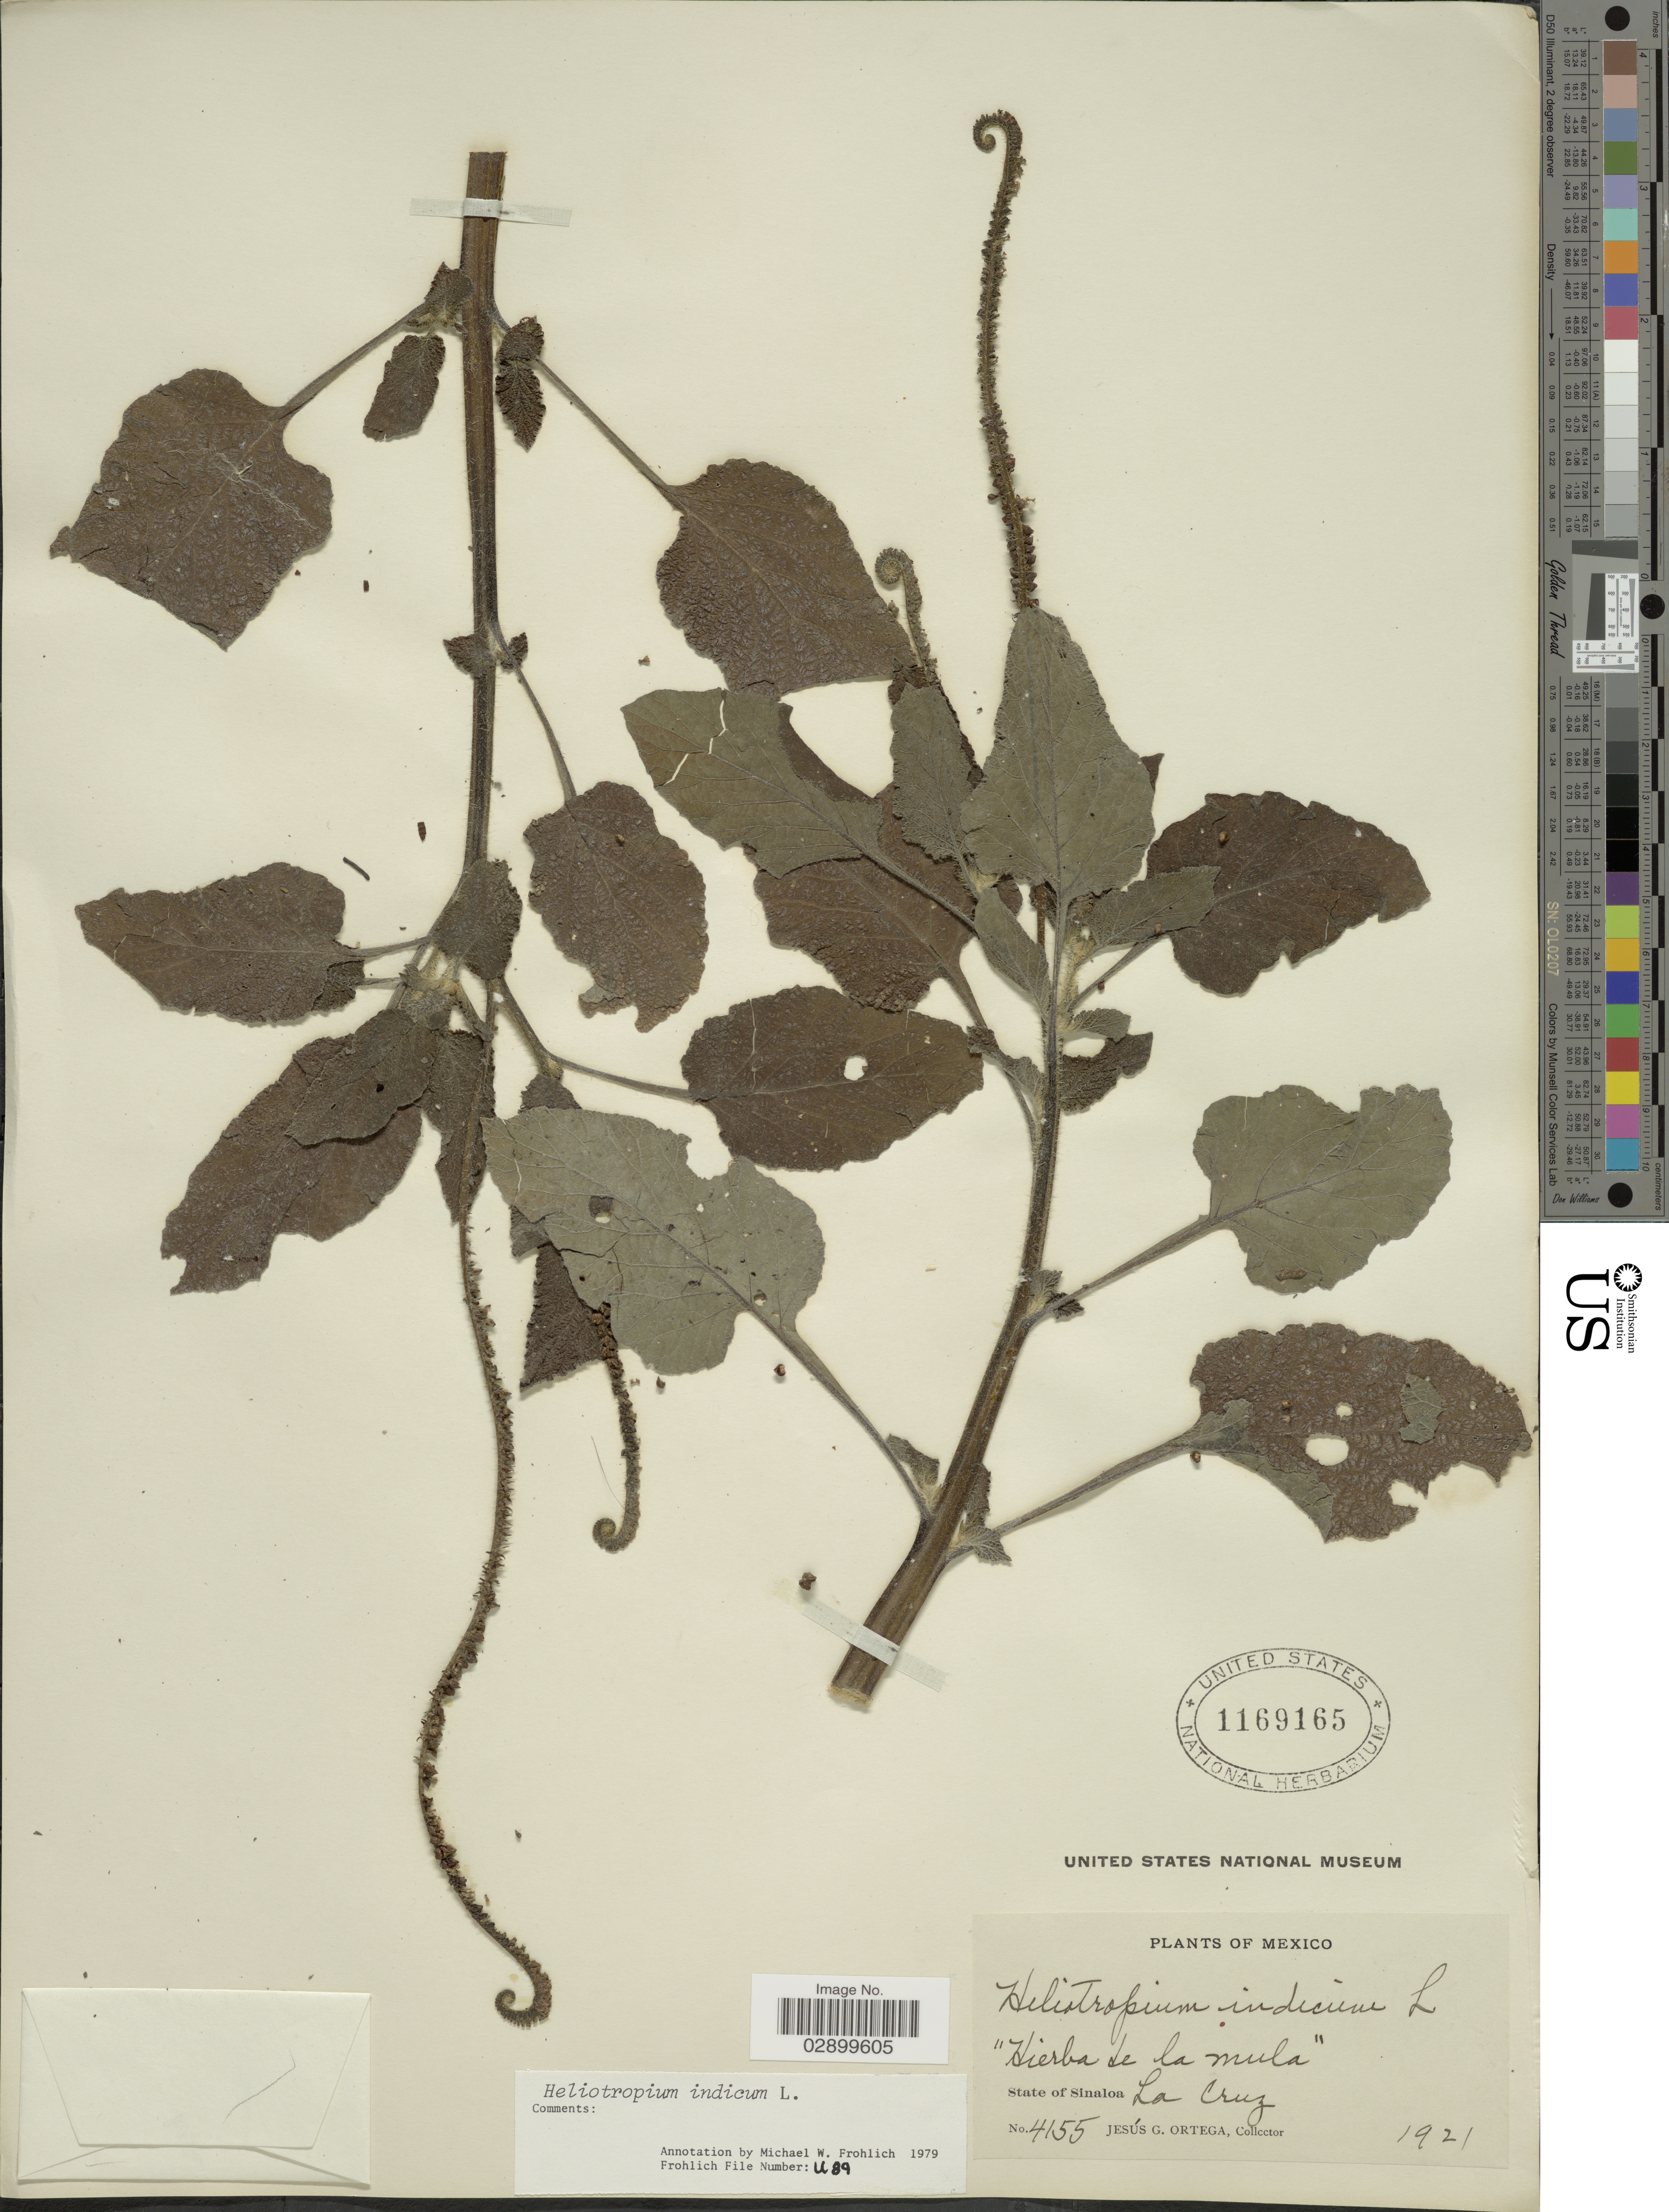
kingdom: Plantae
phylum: Tracheophyta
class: Magnoliopsida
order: Boraginales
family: Heliotropiaceae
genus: Heliotropium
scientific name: Heliotropium indicum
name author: L.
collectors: J. Ortega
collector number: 4155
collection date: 1921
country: Mexico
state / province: Sinaloa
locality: La Cruz.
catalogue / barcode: US 1169165